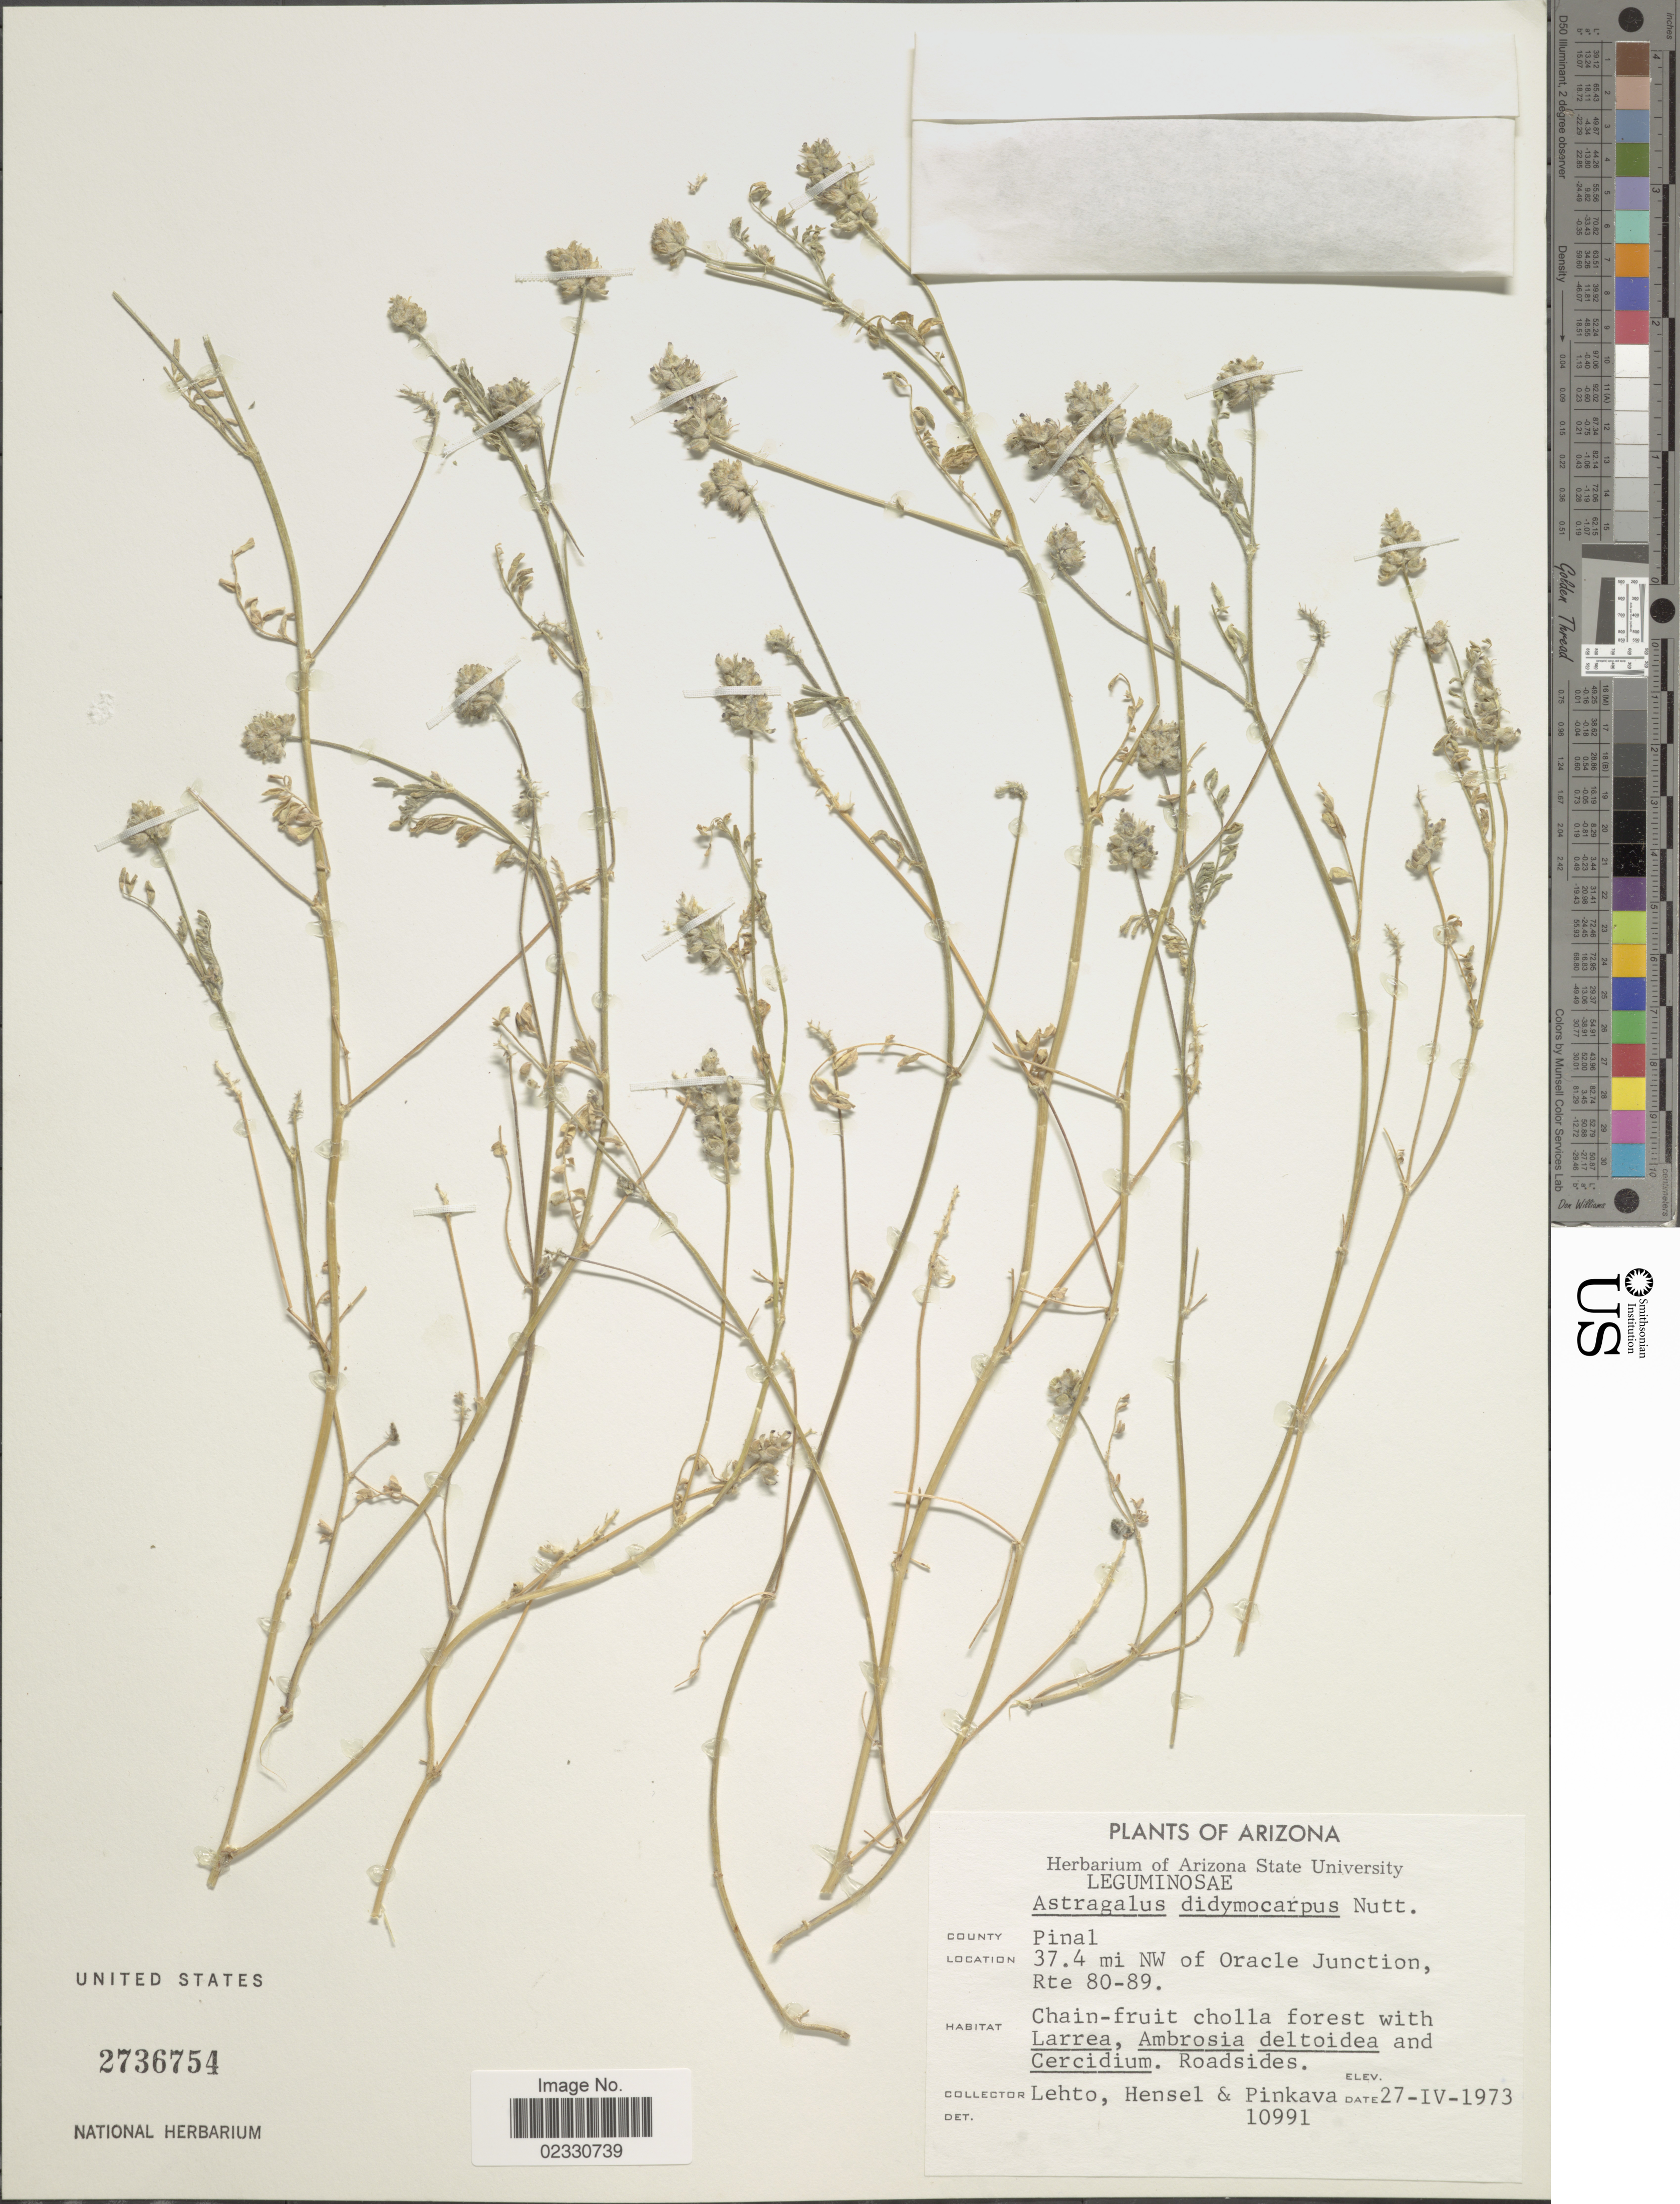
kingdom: Plantae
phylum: Tracheophyta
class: Magnoliopsida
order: Fabales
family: Fabaceae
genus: Astragalus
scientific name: Astragalus didymocarpus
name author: Hook. & Arn.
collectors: -. Lehto, -. Hensel & -. Pinkava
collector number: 10991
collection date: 1973-04-27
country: United States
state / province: Arizona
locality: County Pinal, 37.4 mi NW of Oracle Junction, Rte 80-89, roadsides.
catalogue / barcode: US 2736754